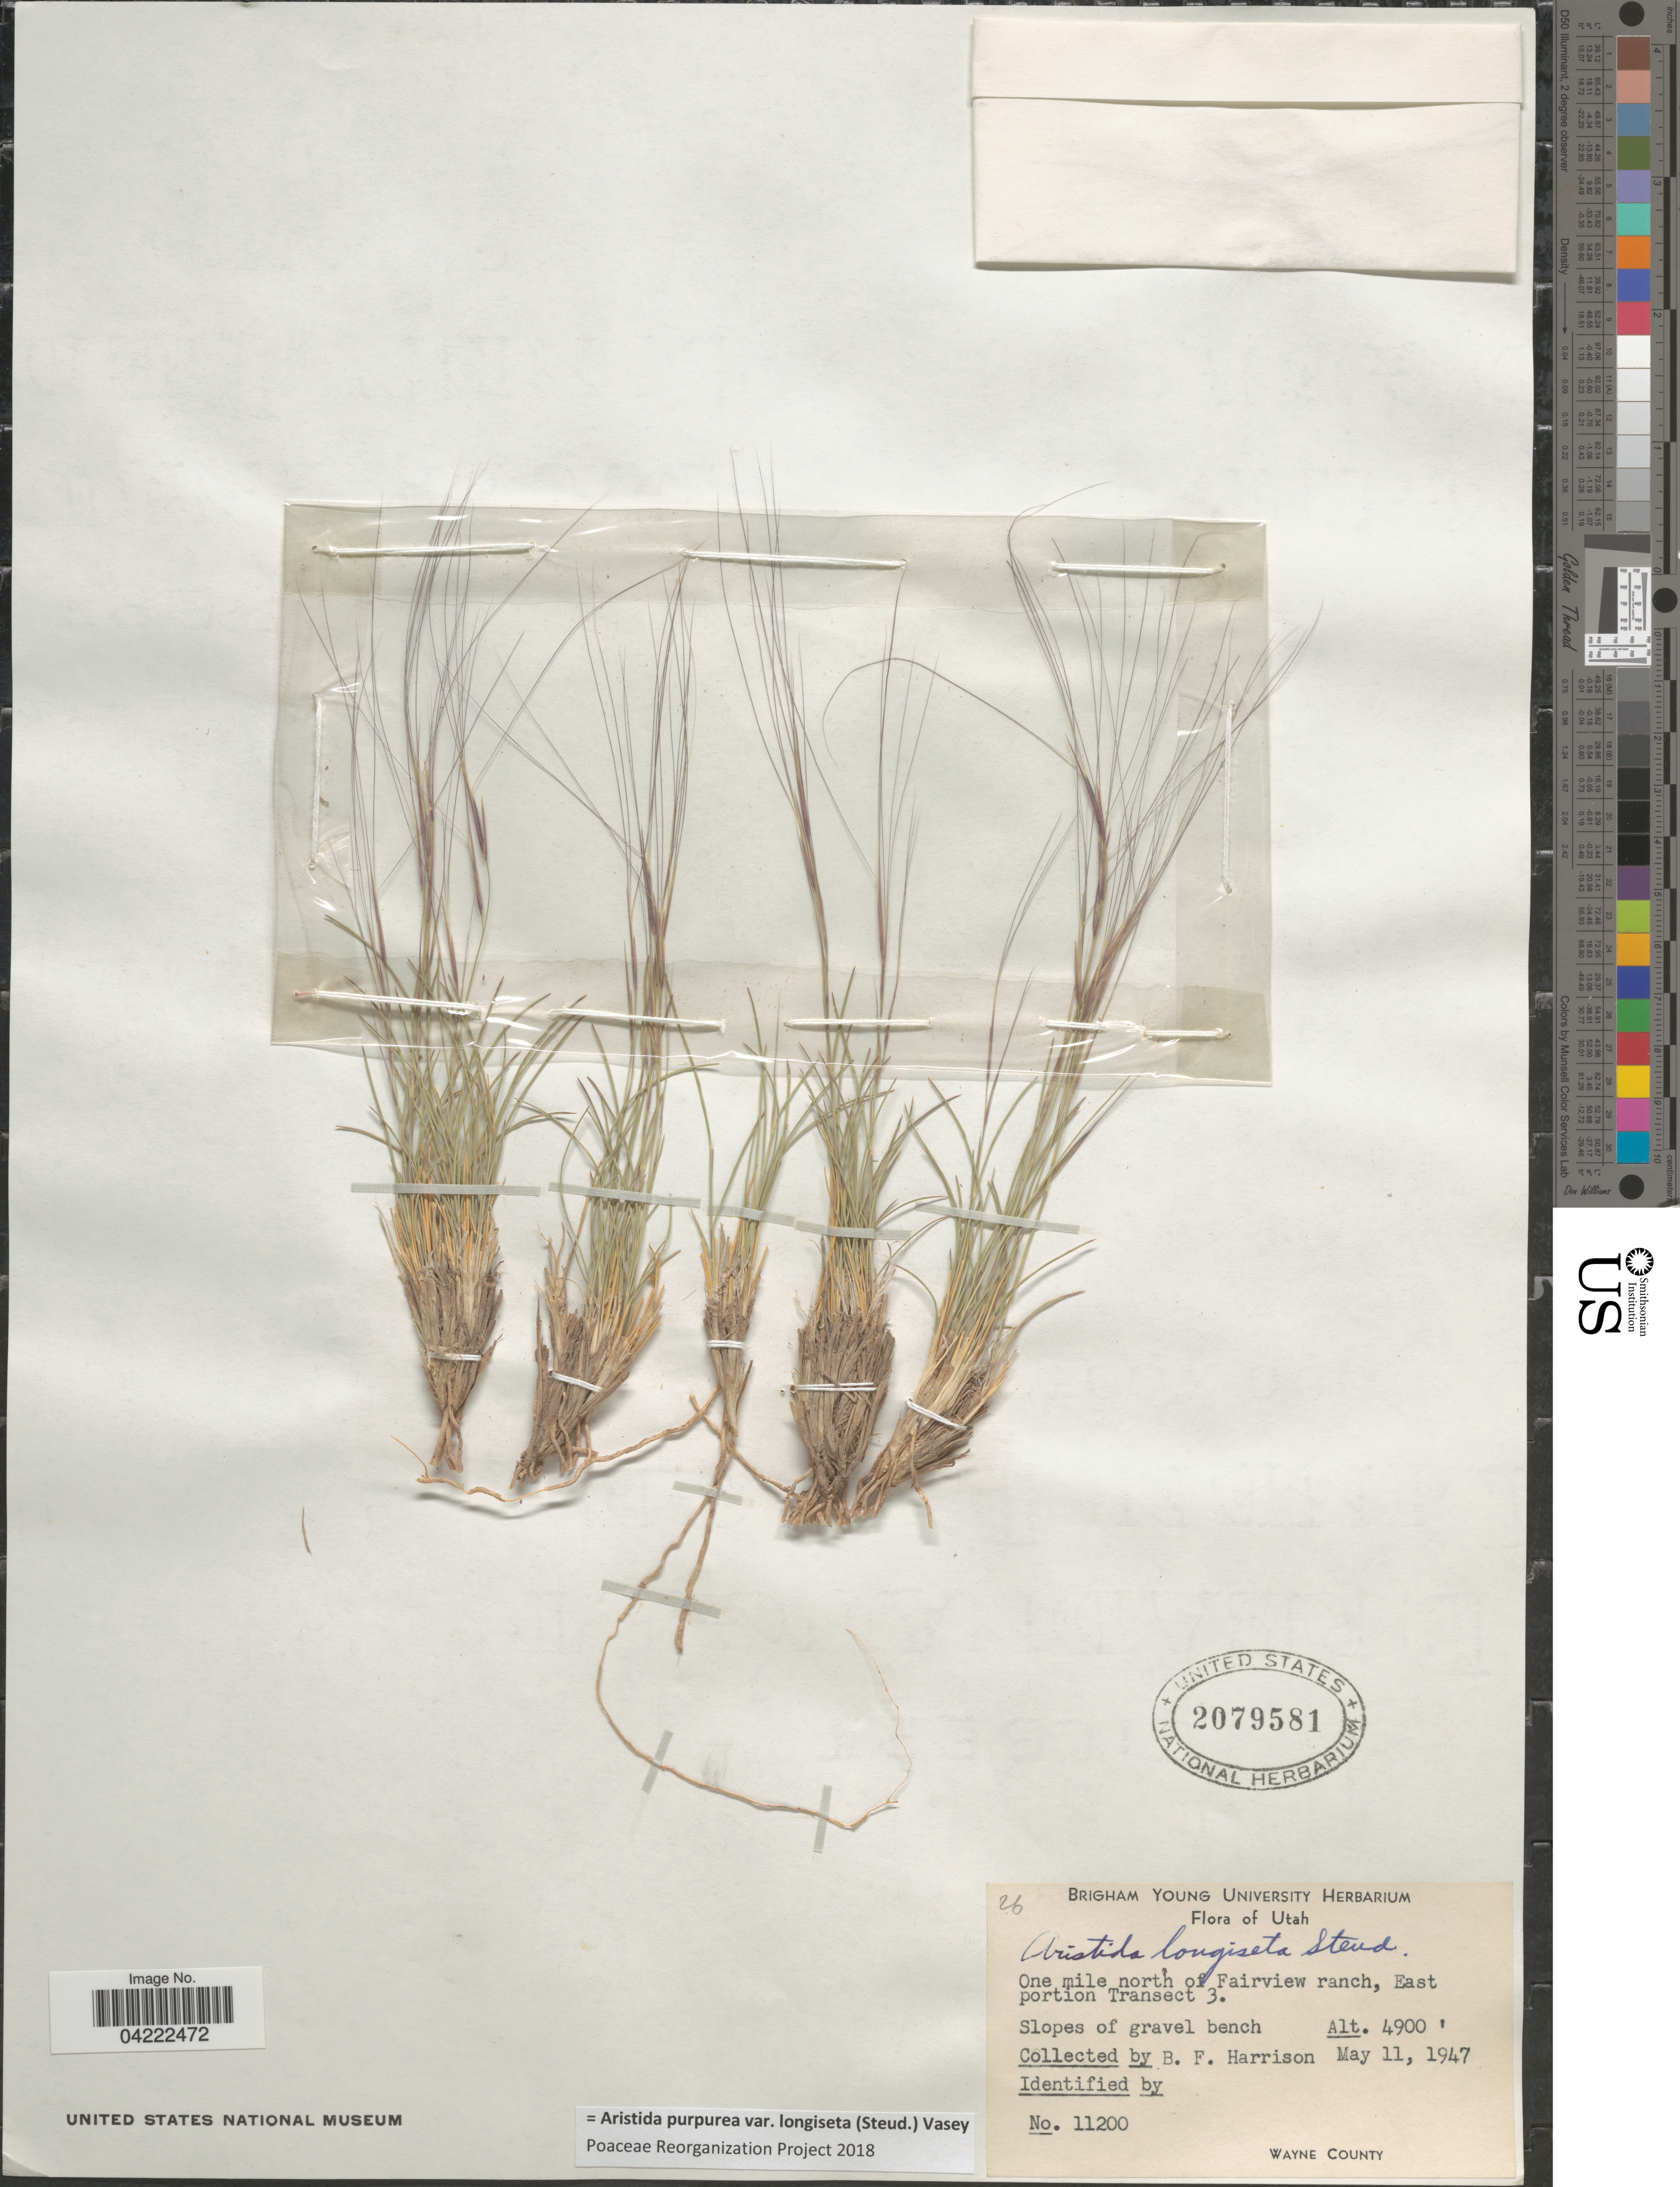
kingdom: Plantae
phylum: Tracheophyta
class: Liliopsida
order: Poales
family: Poaceae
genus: Aristida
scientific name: Aristida purpurea var. longiseta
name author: (Steud.) Vasey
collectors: B. F. Harrison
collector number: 11200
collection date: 1947-05-11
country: United States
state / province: Utah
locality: One mile north of Fairview ranch, East portion Transect 3. Slopes of gravel bench. Wayne County.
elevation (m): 1494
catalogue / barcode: US 2079581